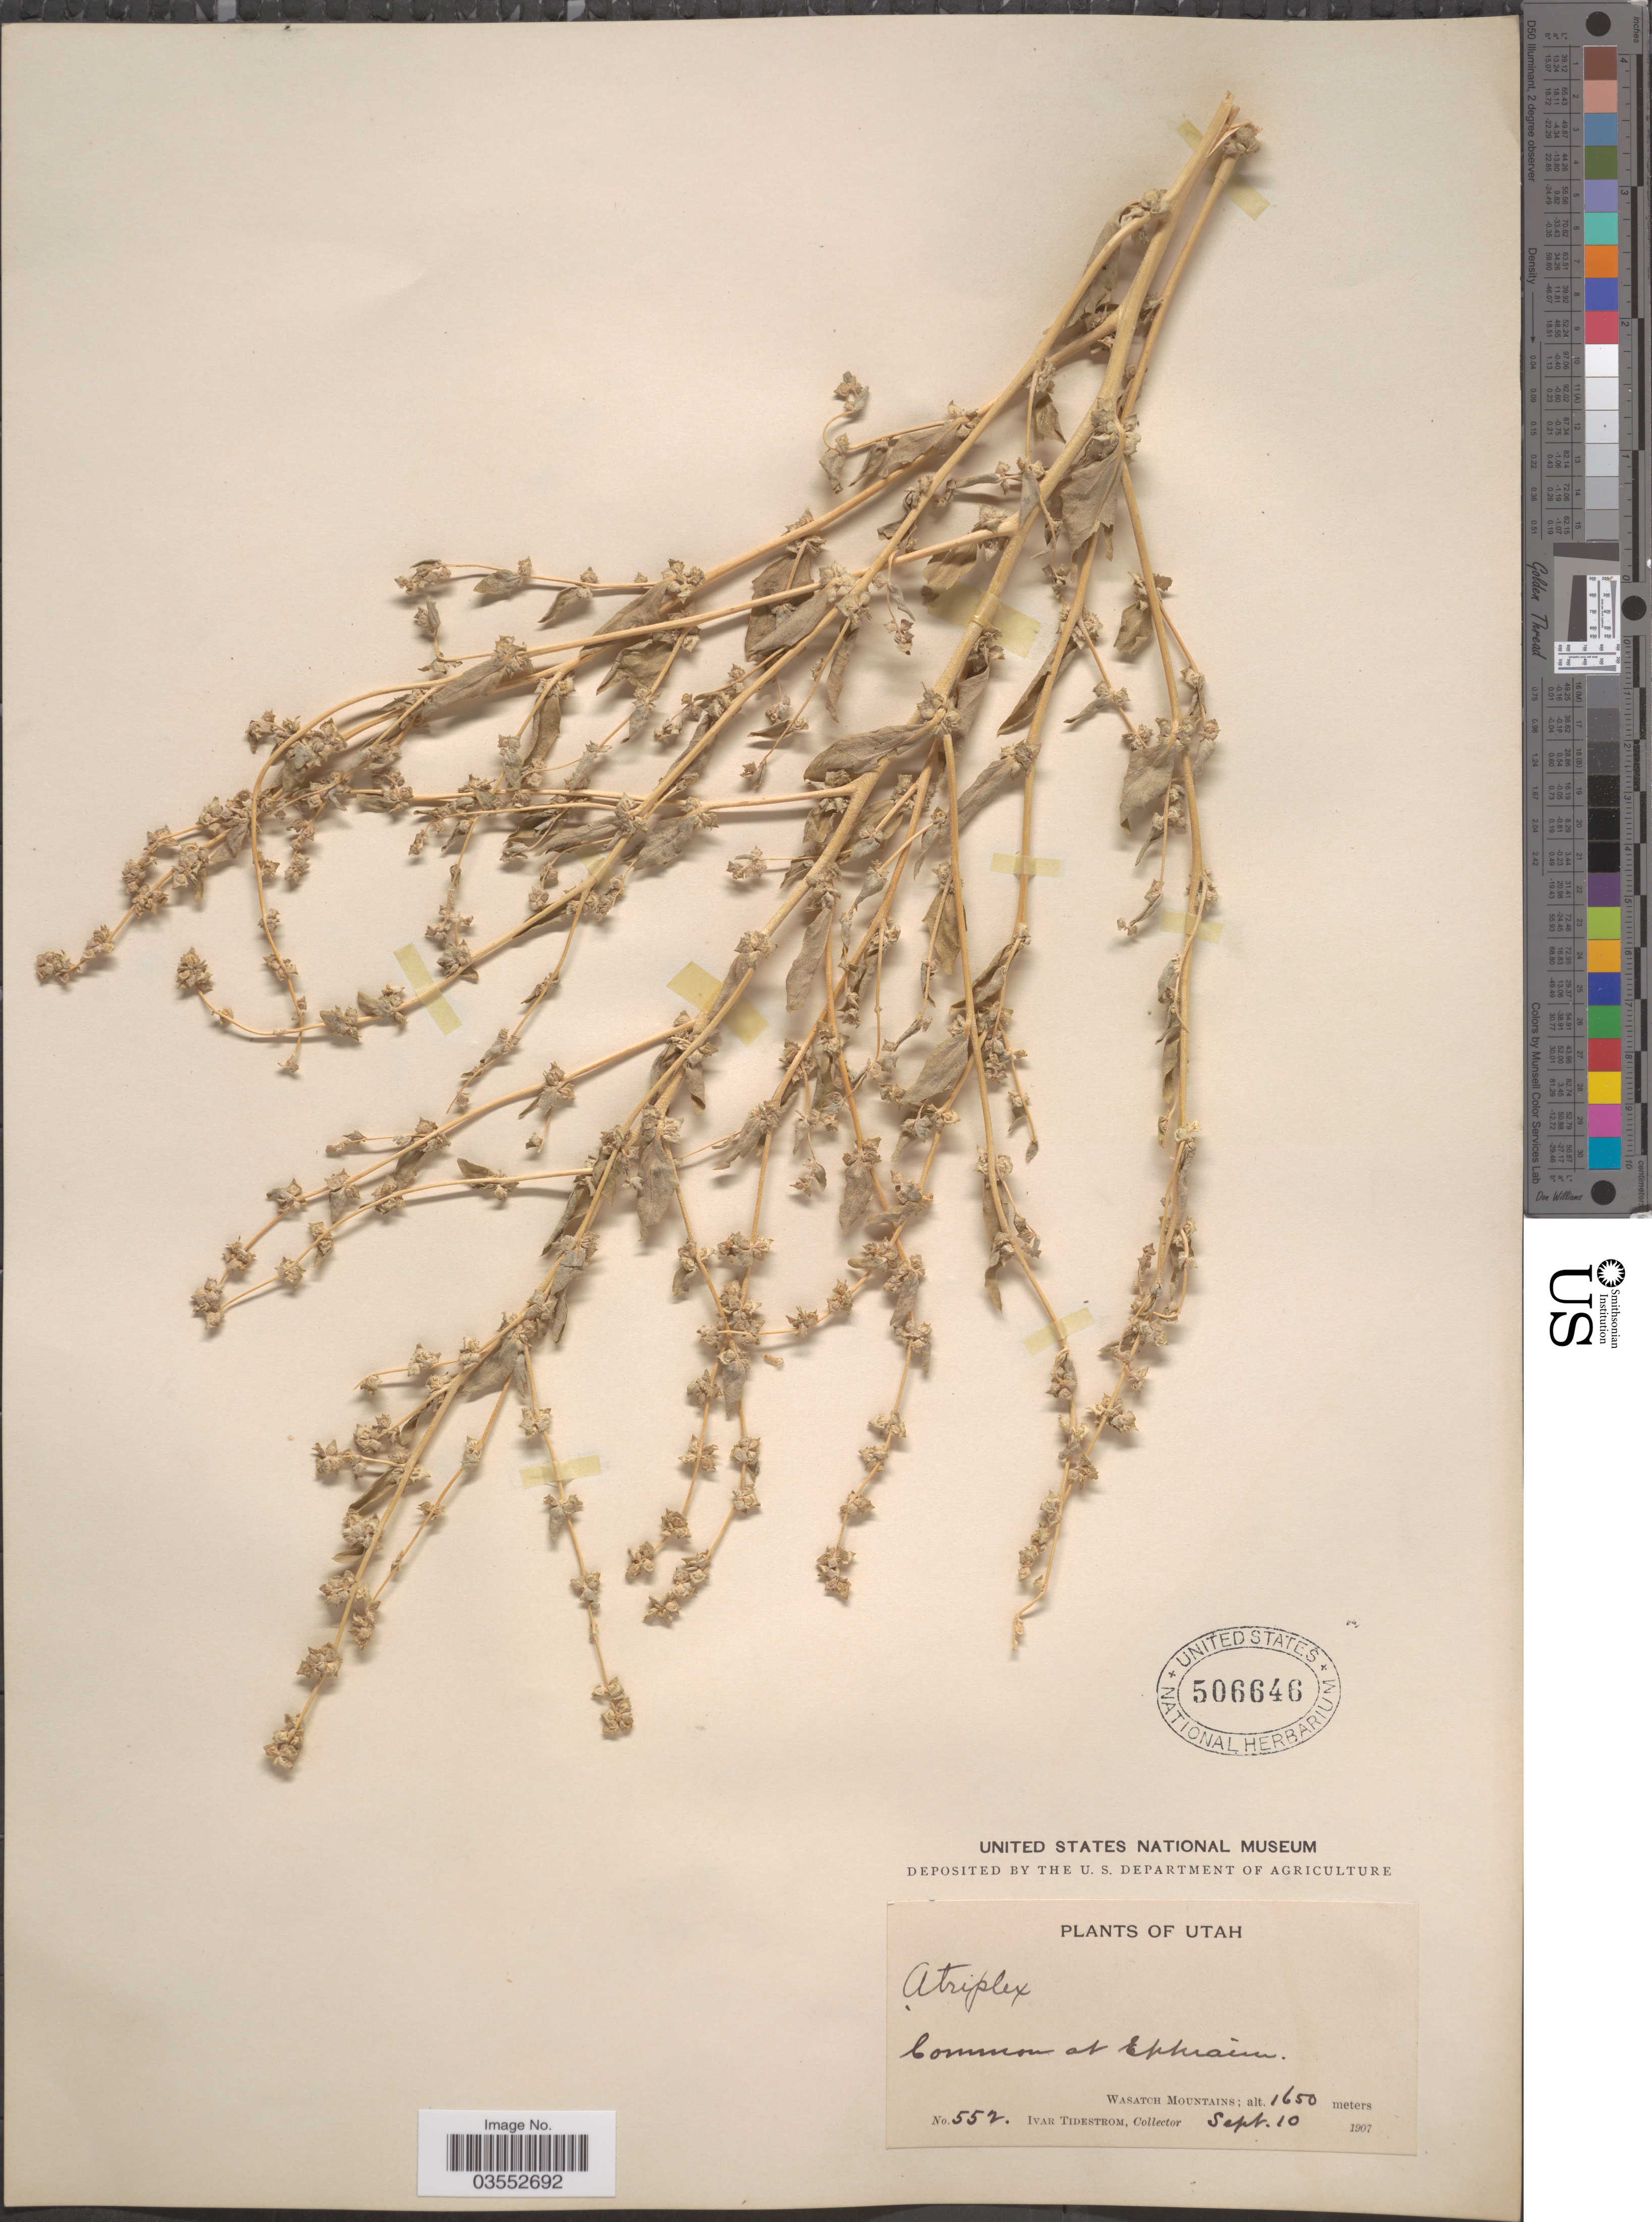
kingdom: Plantae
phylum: Tracheophyta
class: Magnoliopsida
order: Caryophyllales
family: Amaranthaceae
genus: Atriplex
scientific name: Atriplex rosea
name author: L.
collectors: I. F. Tidestrom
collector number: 552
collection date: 1907-09-10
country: United States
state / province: Utah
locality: At Ephraim. Wasatch Mountains.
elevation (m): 1650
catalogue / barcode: US 506646